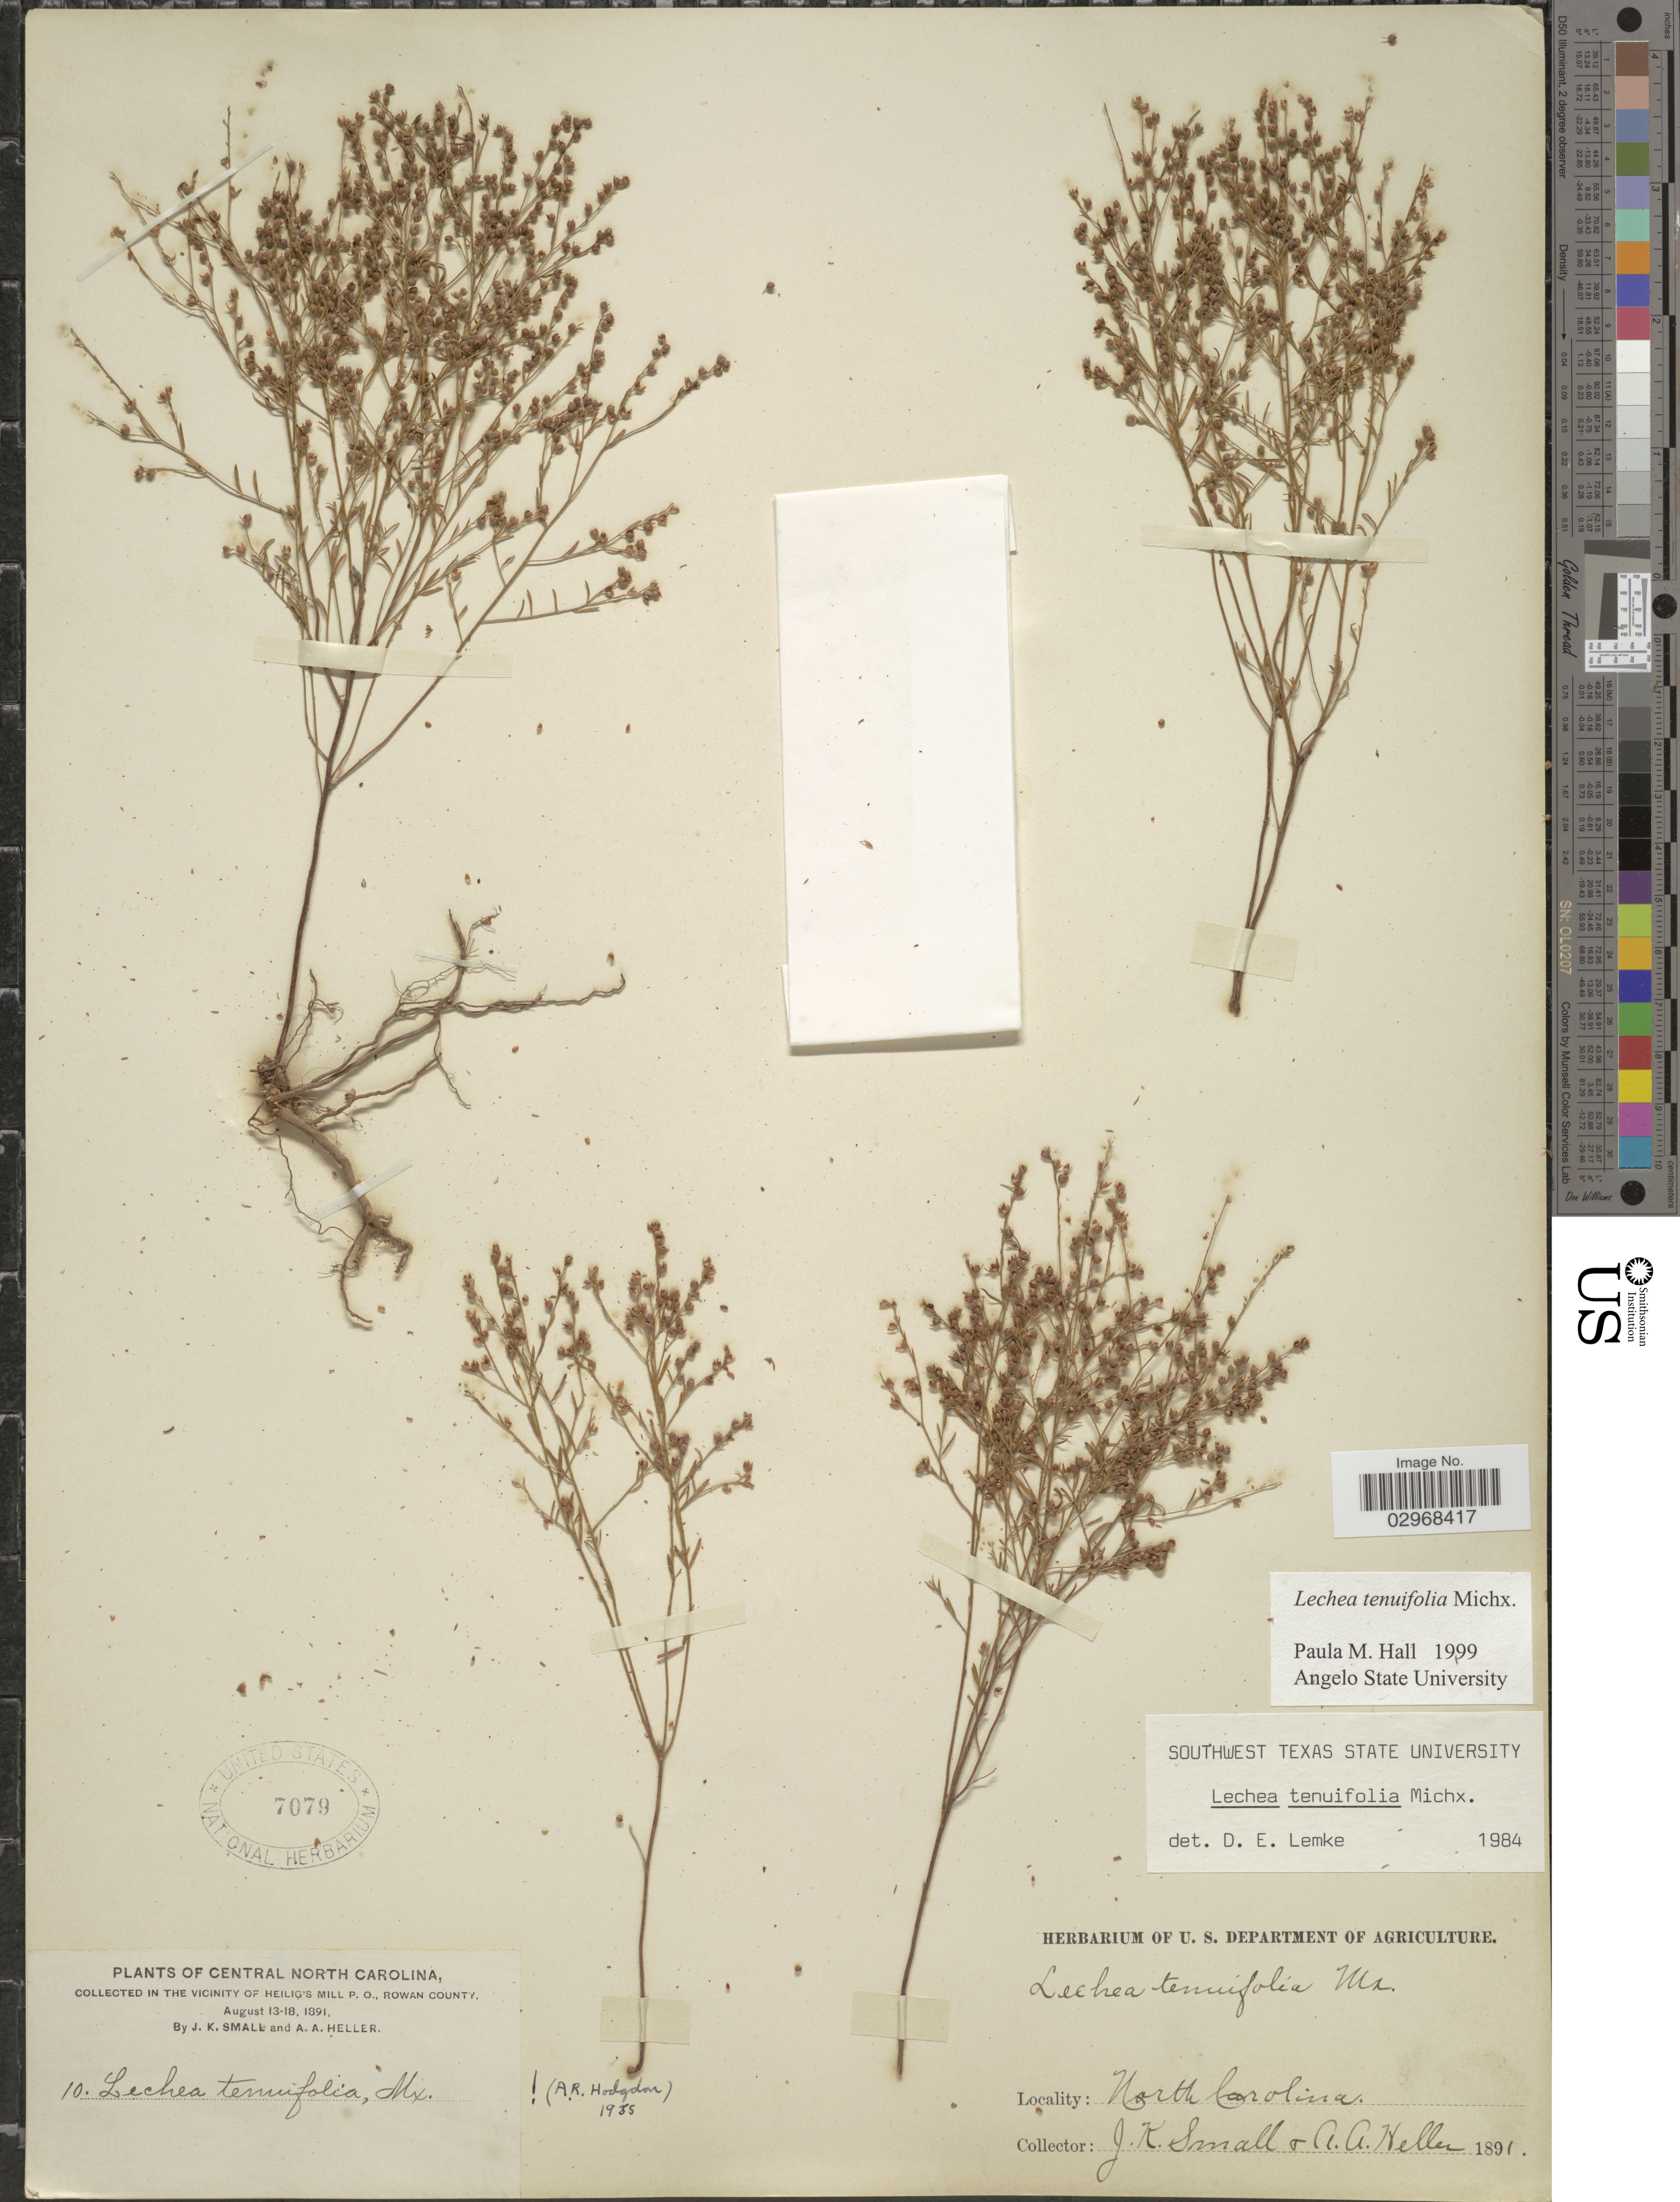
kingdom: Plantae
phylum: Tracheophyta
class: Magnoliopsida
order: Malvales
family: Cistaceae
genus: Lechea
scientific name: Lechea tenuifolia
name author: Michx.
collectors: J. K. Small & A. A. Heller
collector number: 10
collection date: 1891-08-13/1891-08-18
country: United States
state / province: North Carolina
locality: Central North Carolina, in the vicinity of Heilig's Mill P.O., Rowan County.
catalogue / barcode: US 7079